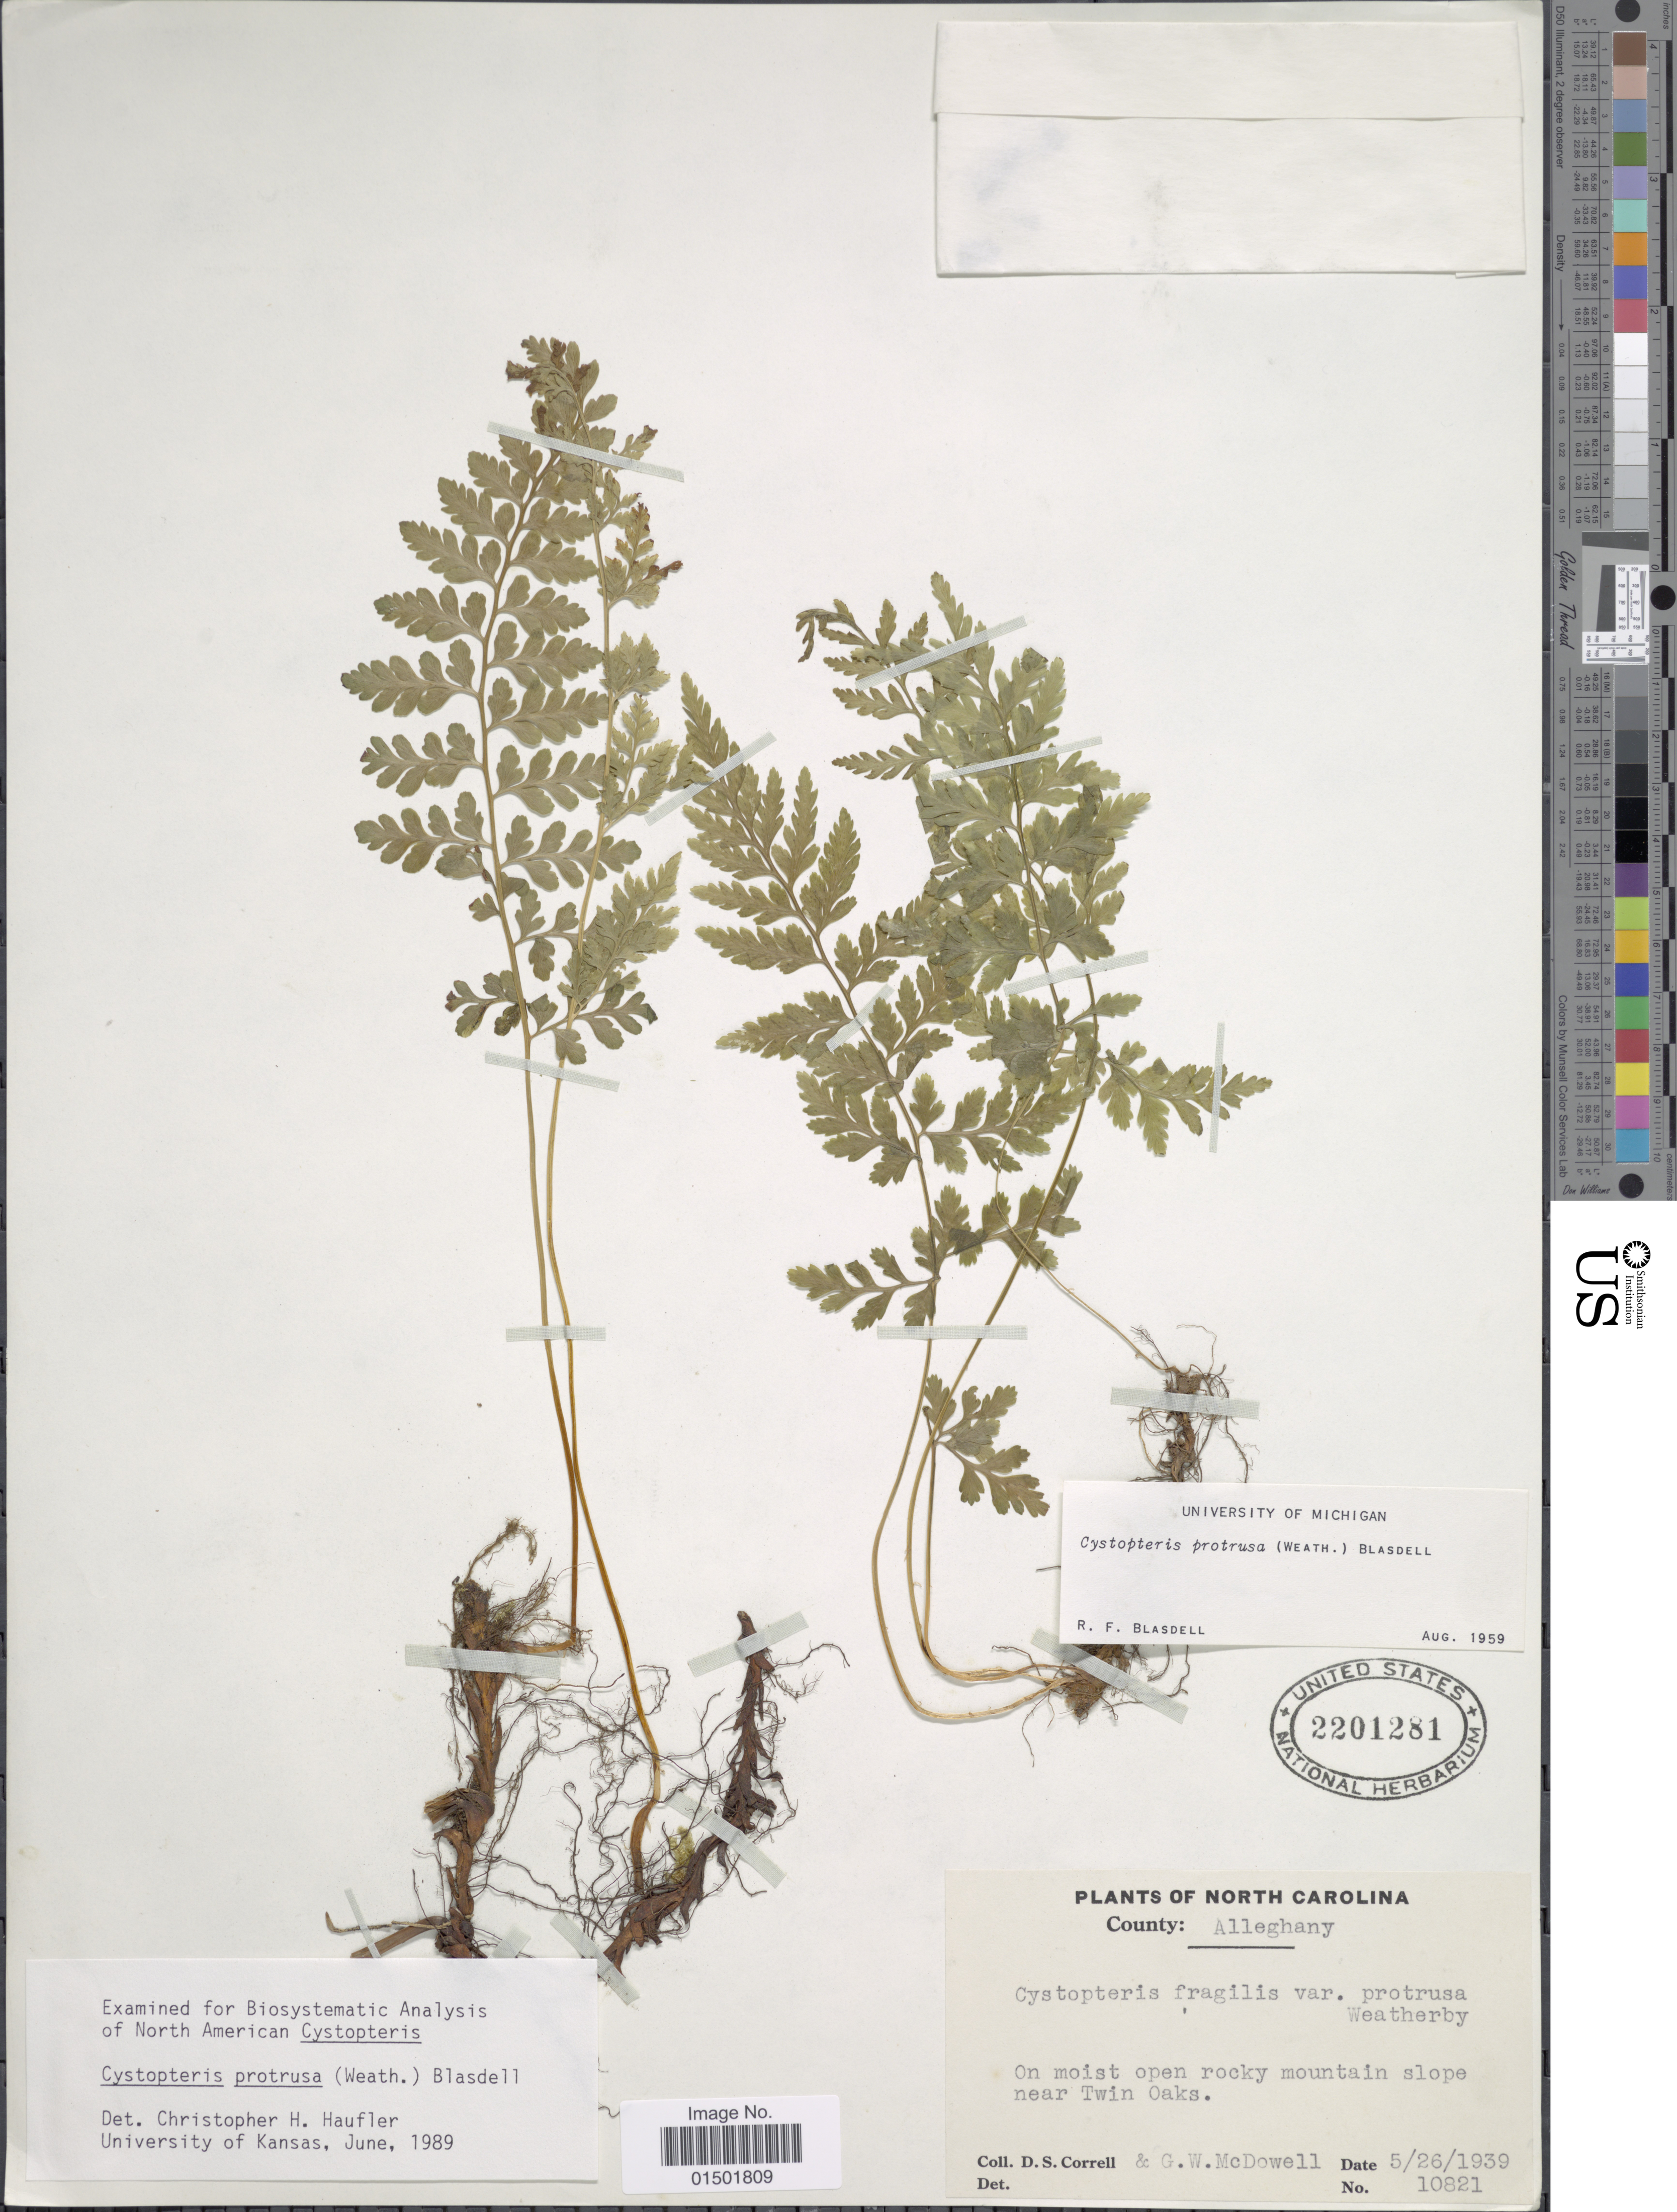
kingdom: Plantae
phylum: Tracheophyta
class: Polypodiopsida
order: Polypodiales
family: Cystopteridaceae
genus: Cystopteris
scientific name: Cystopteris protrusa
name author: (Weath.) Blasdell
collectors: D. S. Correll & G. McDowell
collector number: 20821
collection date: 1939-05-26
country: United States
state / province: North Carolina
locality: County: Alleghany. On moist open rocky mountain slope near Twin Oaks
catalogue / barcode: US 2201281